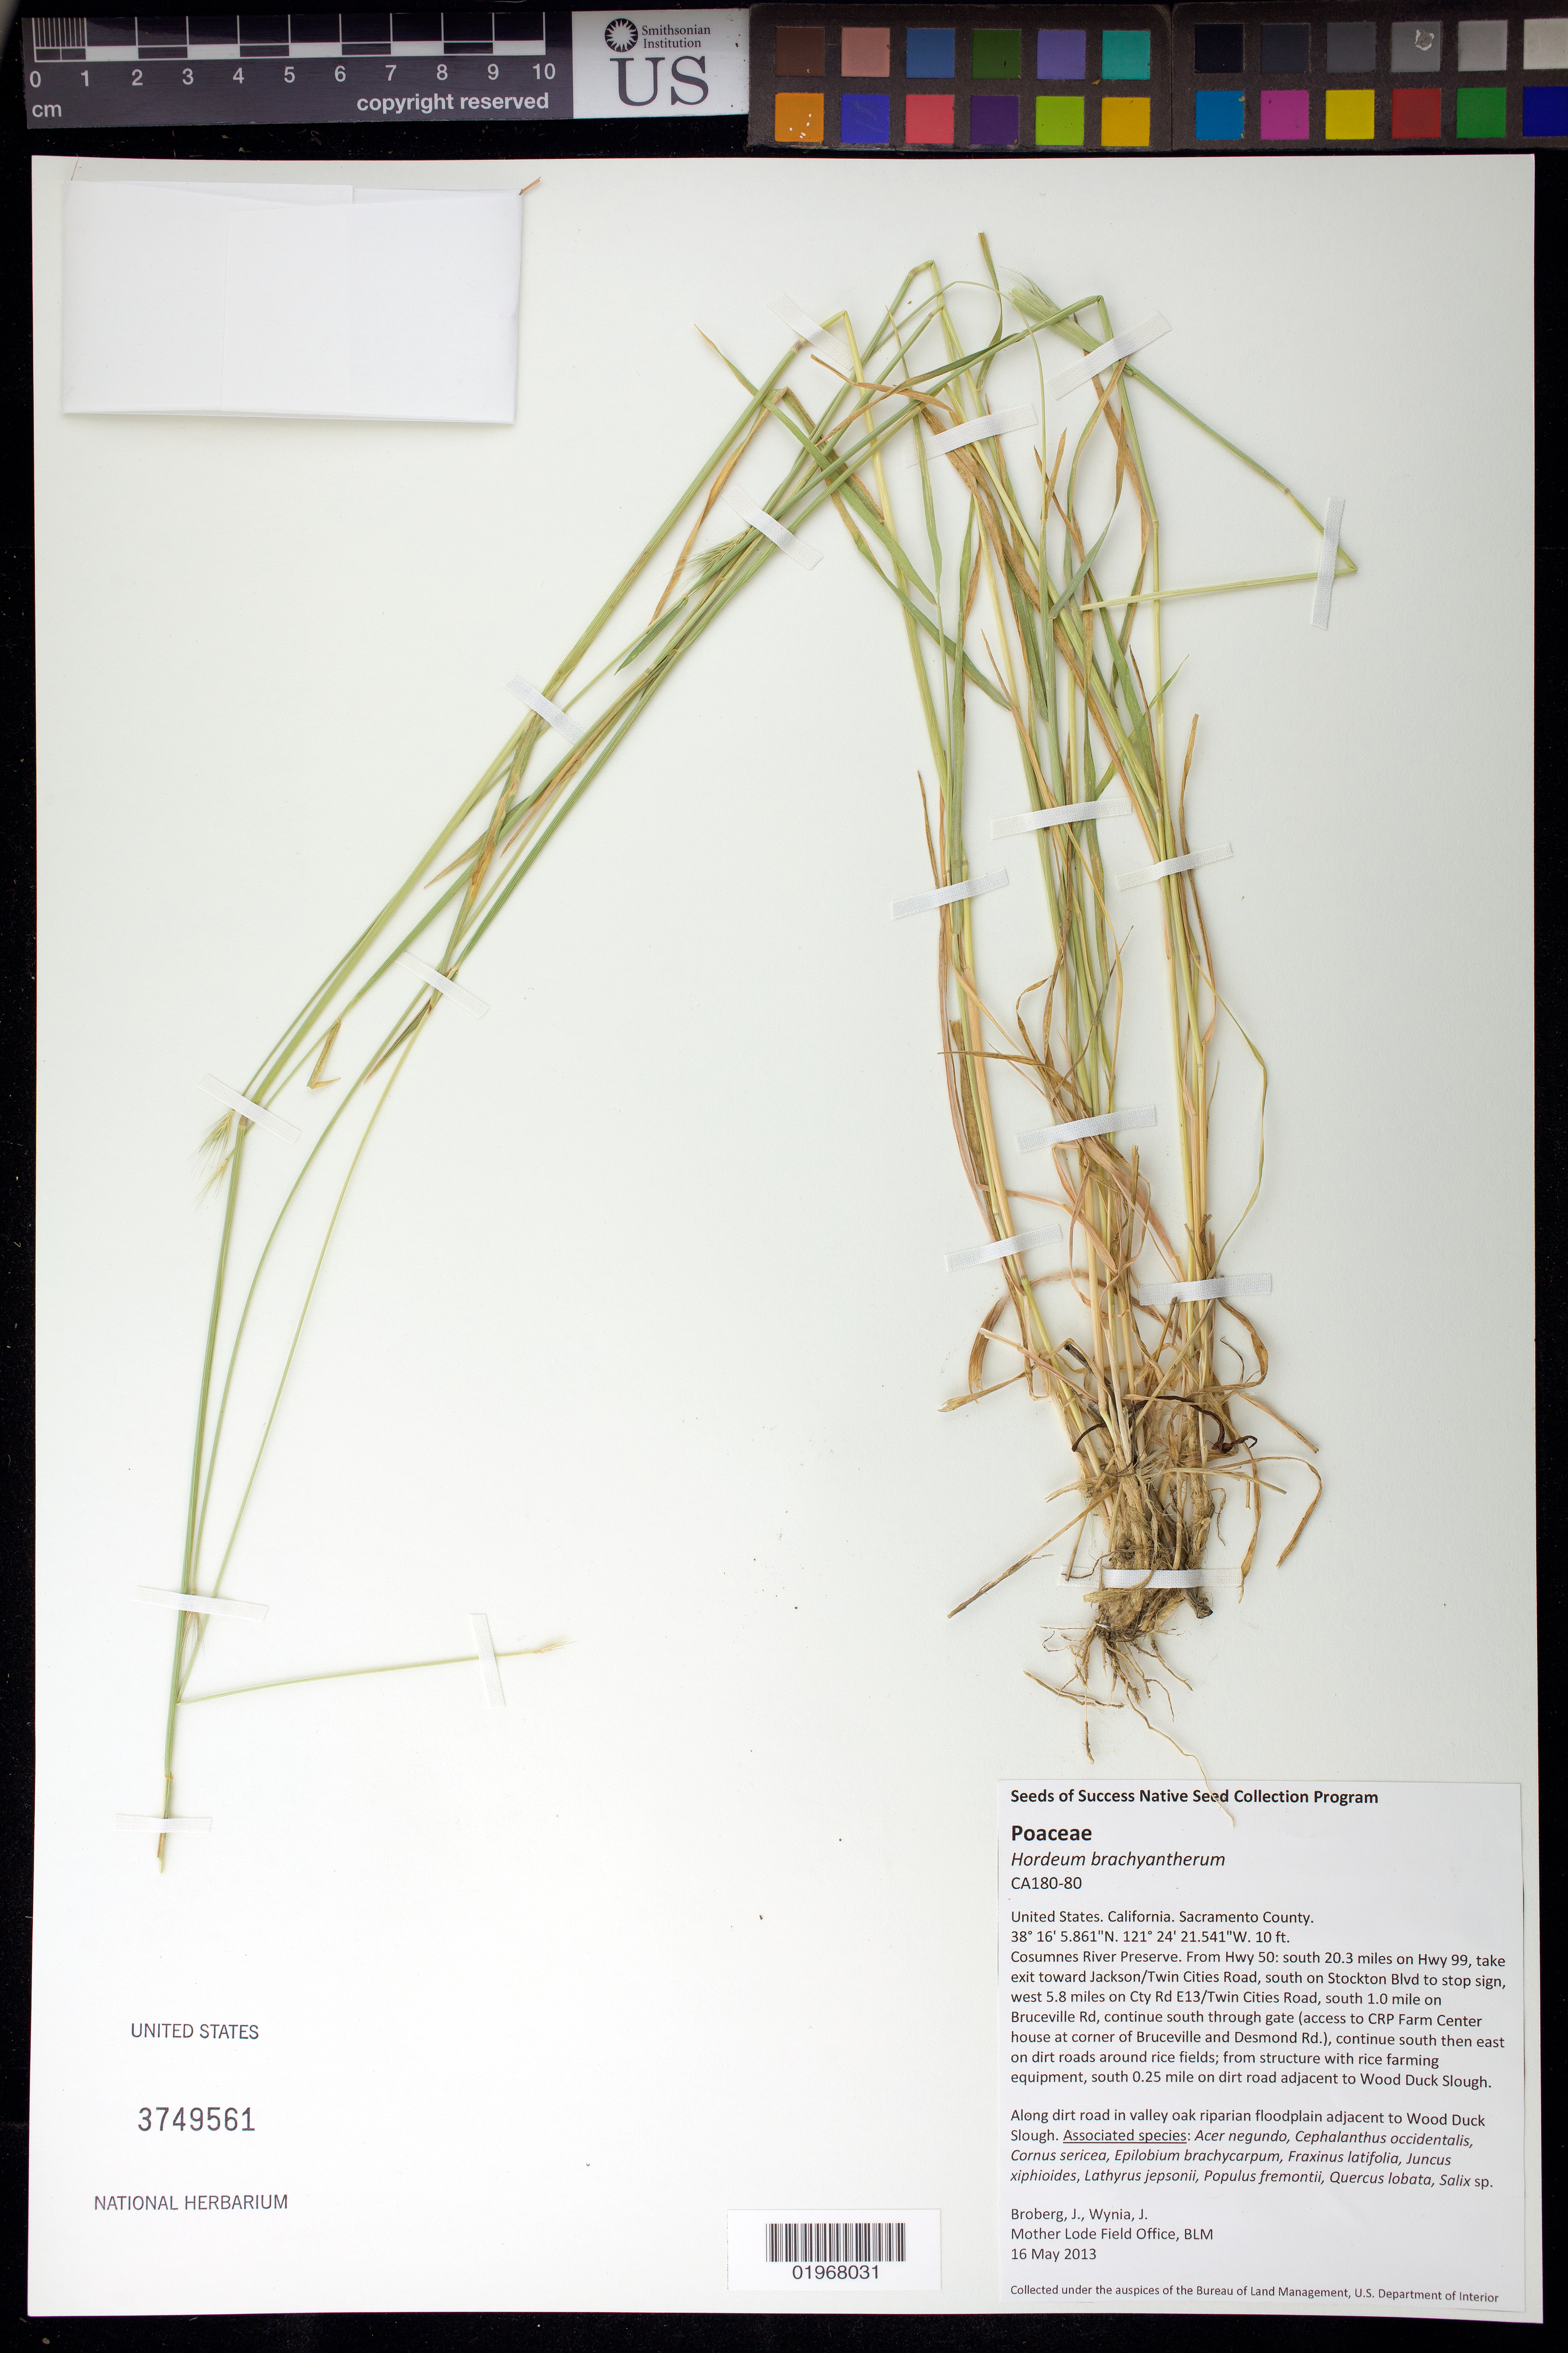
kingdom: Plantae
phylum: Tracheophyta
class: Liliopsida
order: Poales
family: Poaceae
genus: Hordeum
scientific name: Hordeum brachyantherum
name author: Nevski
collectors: J. Broberg & J. Wynia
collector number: CA180-80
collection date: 2013-05-16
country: United States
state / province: California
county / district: Sacramento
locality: Cosumnes River Preserve, on dirt road adjacent to Wood Duck Slough.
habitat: Grassland. Oak riparian floodplain.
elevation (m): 3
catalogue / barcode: US 3749561